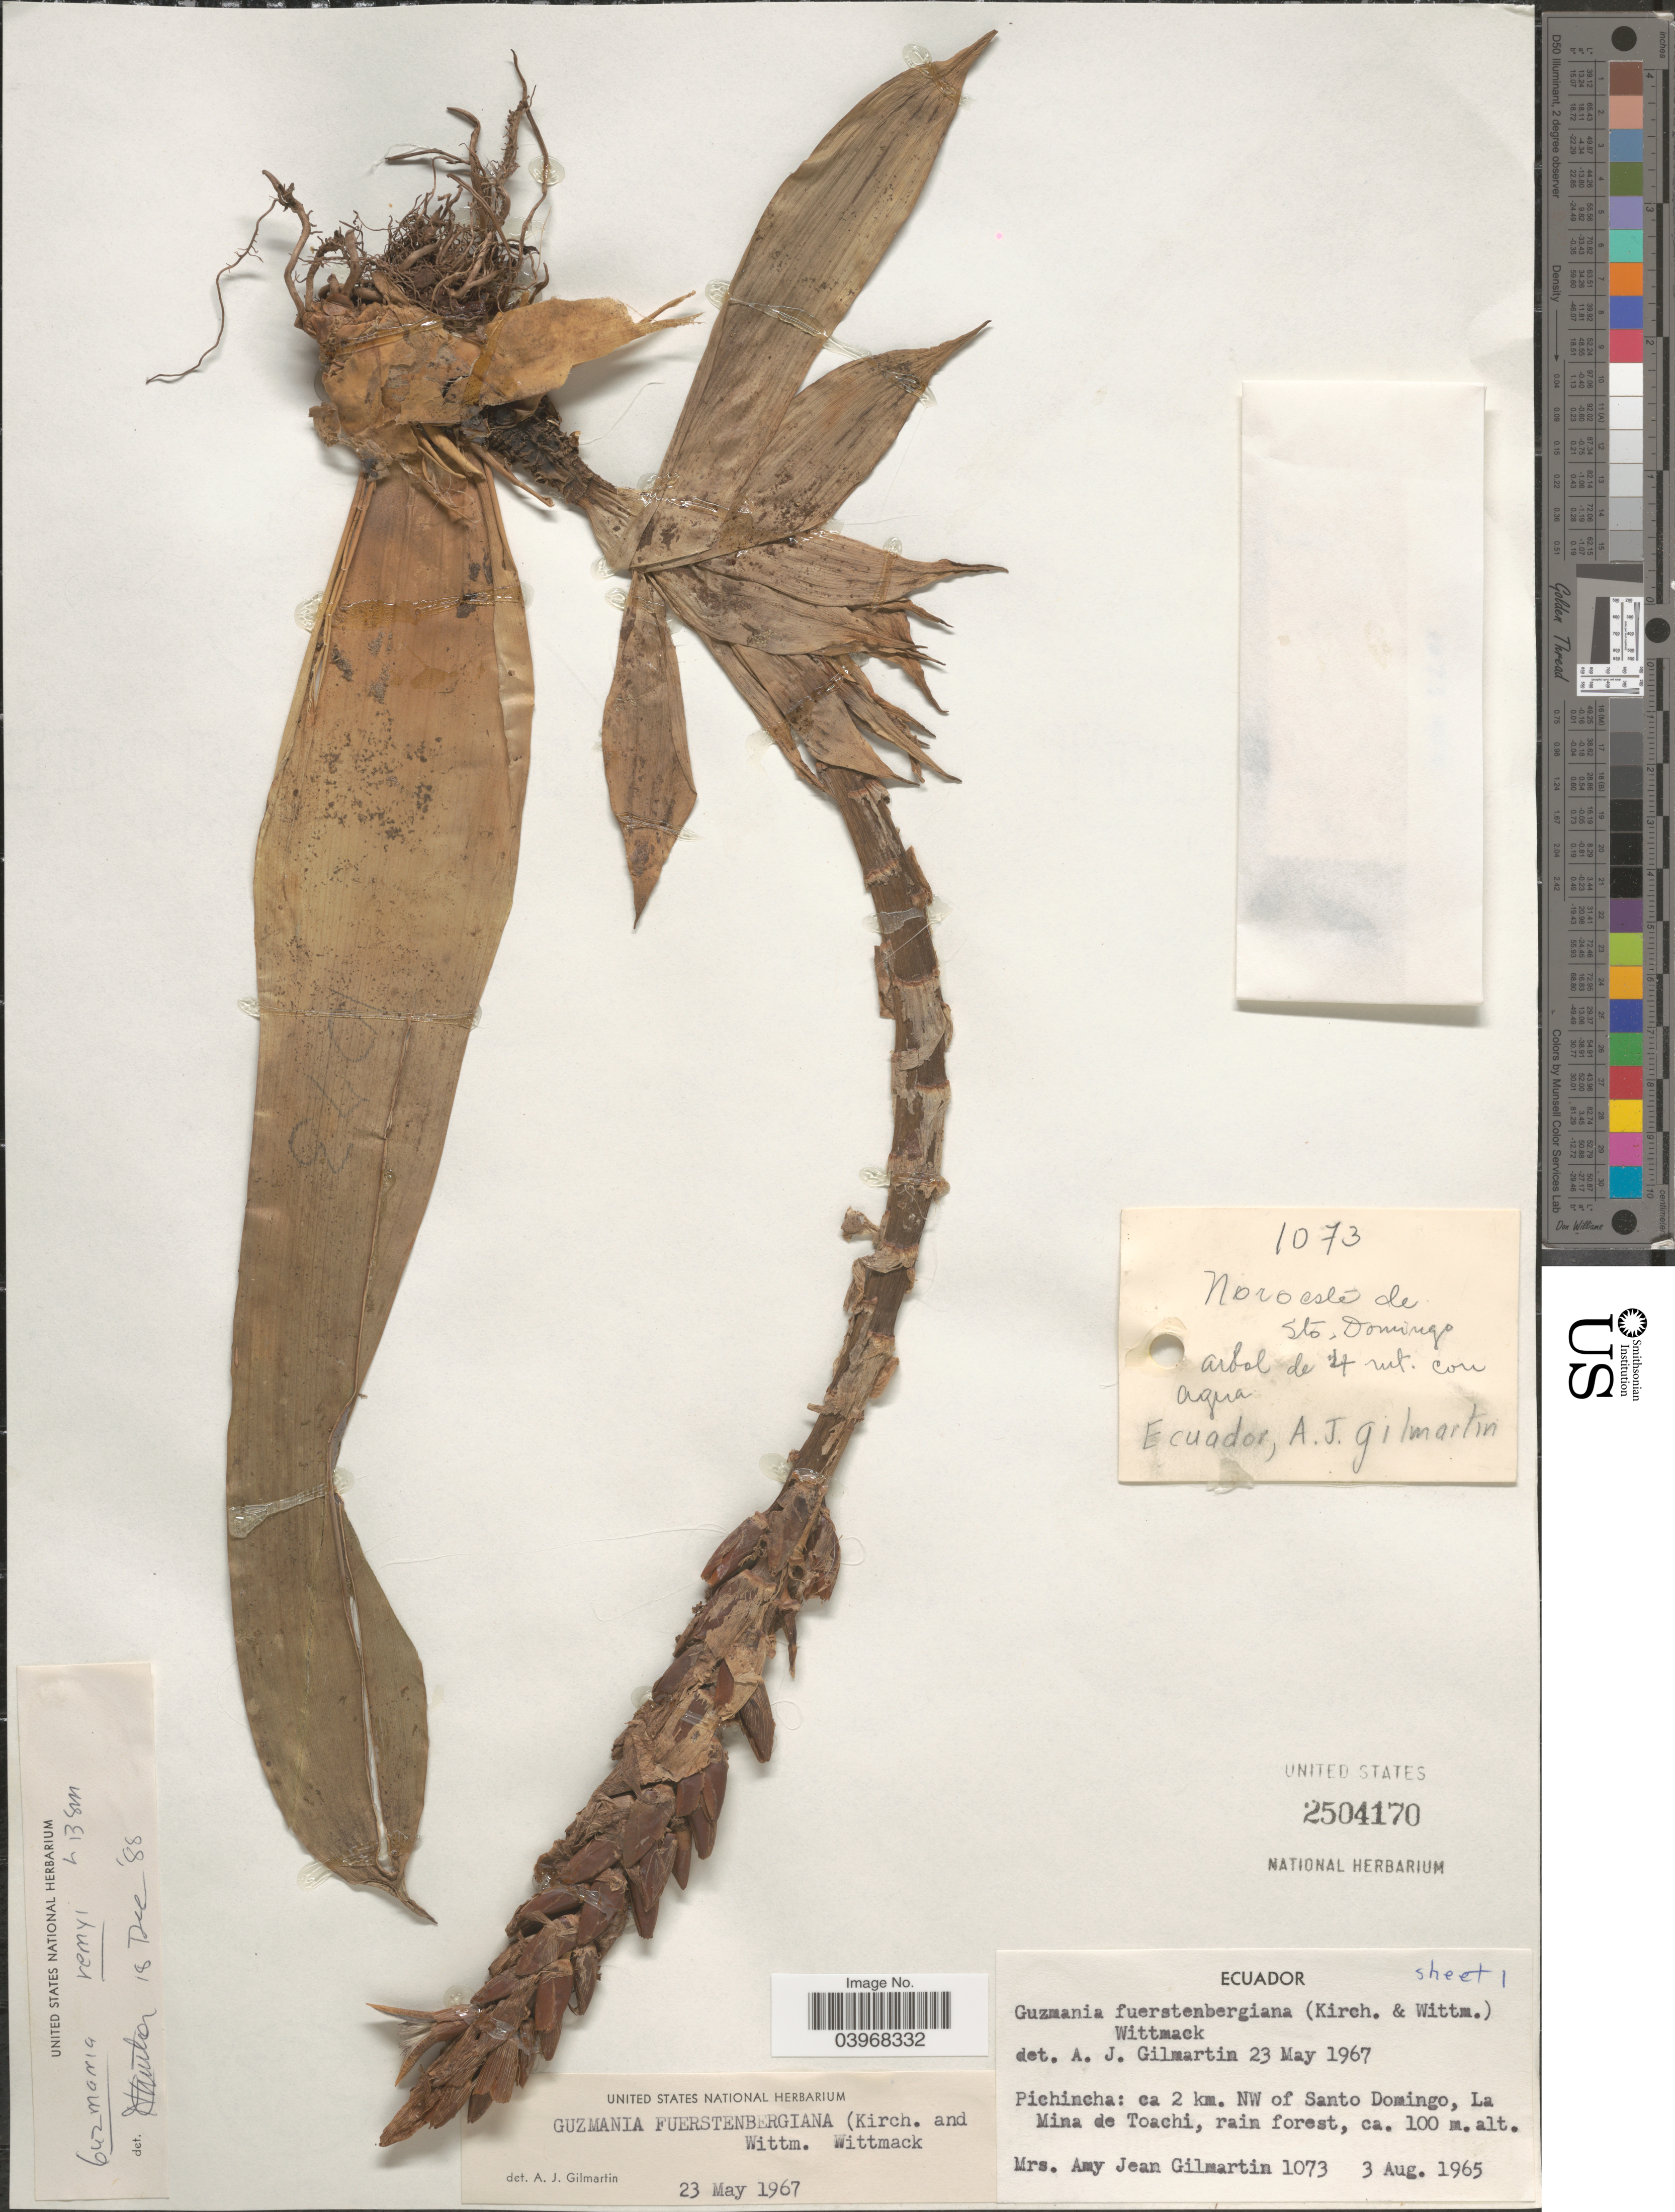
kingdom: Plantae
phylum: Tracheophyta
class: Liliopsida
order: Poales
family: Bromeliaceae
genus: Guzmania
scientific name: Guzmania fuerstenbergiana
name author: Wittm.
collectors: A. J. Gilmartin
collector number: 1073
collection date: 1965-08-03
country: Ecuador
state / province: Pichincha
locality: Ca 2 km. NW of Santo Domingo, La Mina de Toachi. Noroeste de Sto. Domingo.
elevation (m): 100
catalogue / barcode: US 2504170